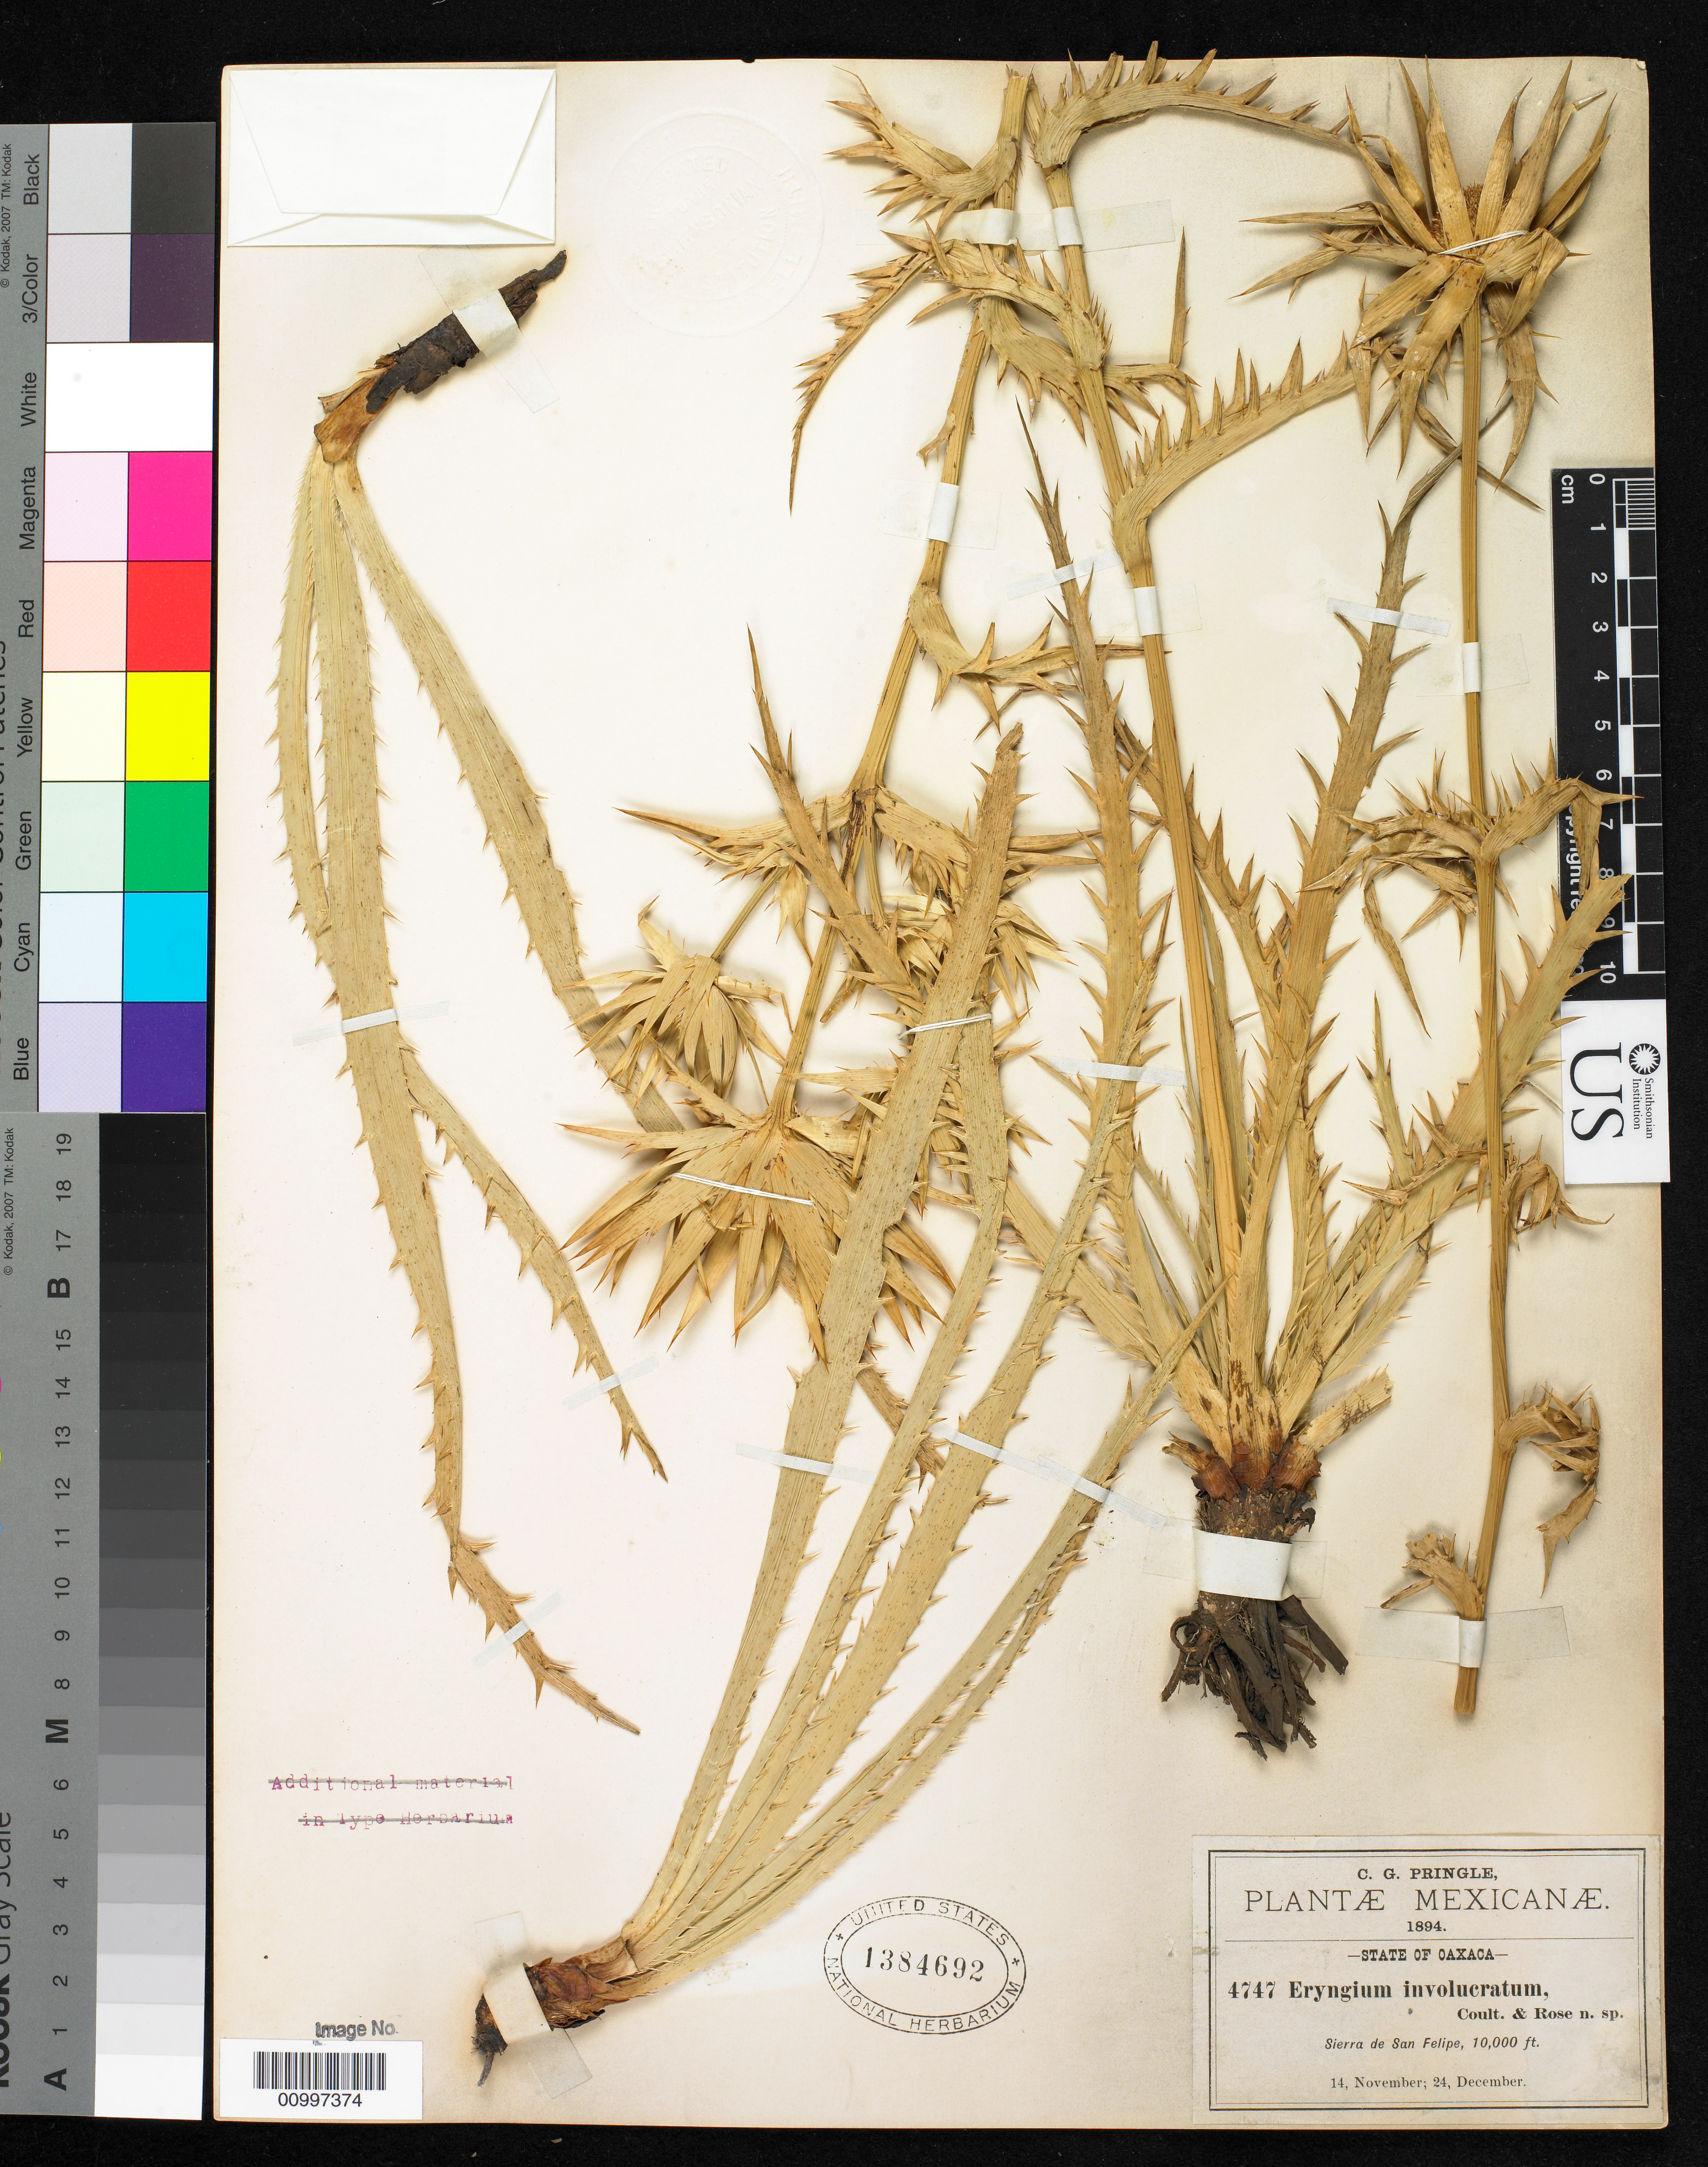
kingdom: Plantae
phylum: Tracheophyta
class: Magnoliopsida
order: Apiales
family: Apiaceae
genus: Eryngium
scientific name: Eryngium involucratum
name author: J.M. Coult. & Rose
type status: Isotype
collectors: C. G. Pringle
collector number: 4747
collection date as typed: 14 Nov 1894 and 24 Dec 1894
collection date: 1894-11-14,1894-12-24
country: Mexico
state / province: Oaxaca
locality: Sierra de San Felipe.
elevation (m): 3048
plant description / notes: Specimen ex John Donnell Smith herbarium.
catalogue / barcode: US 1384692